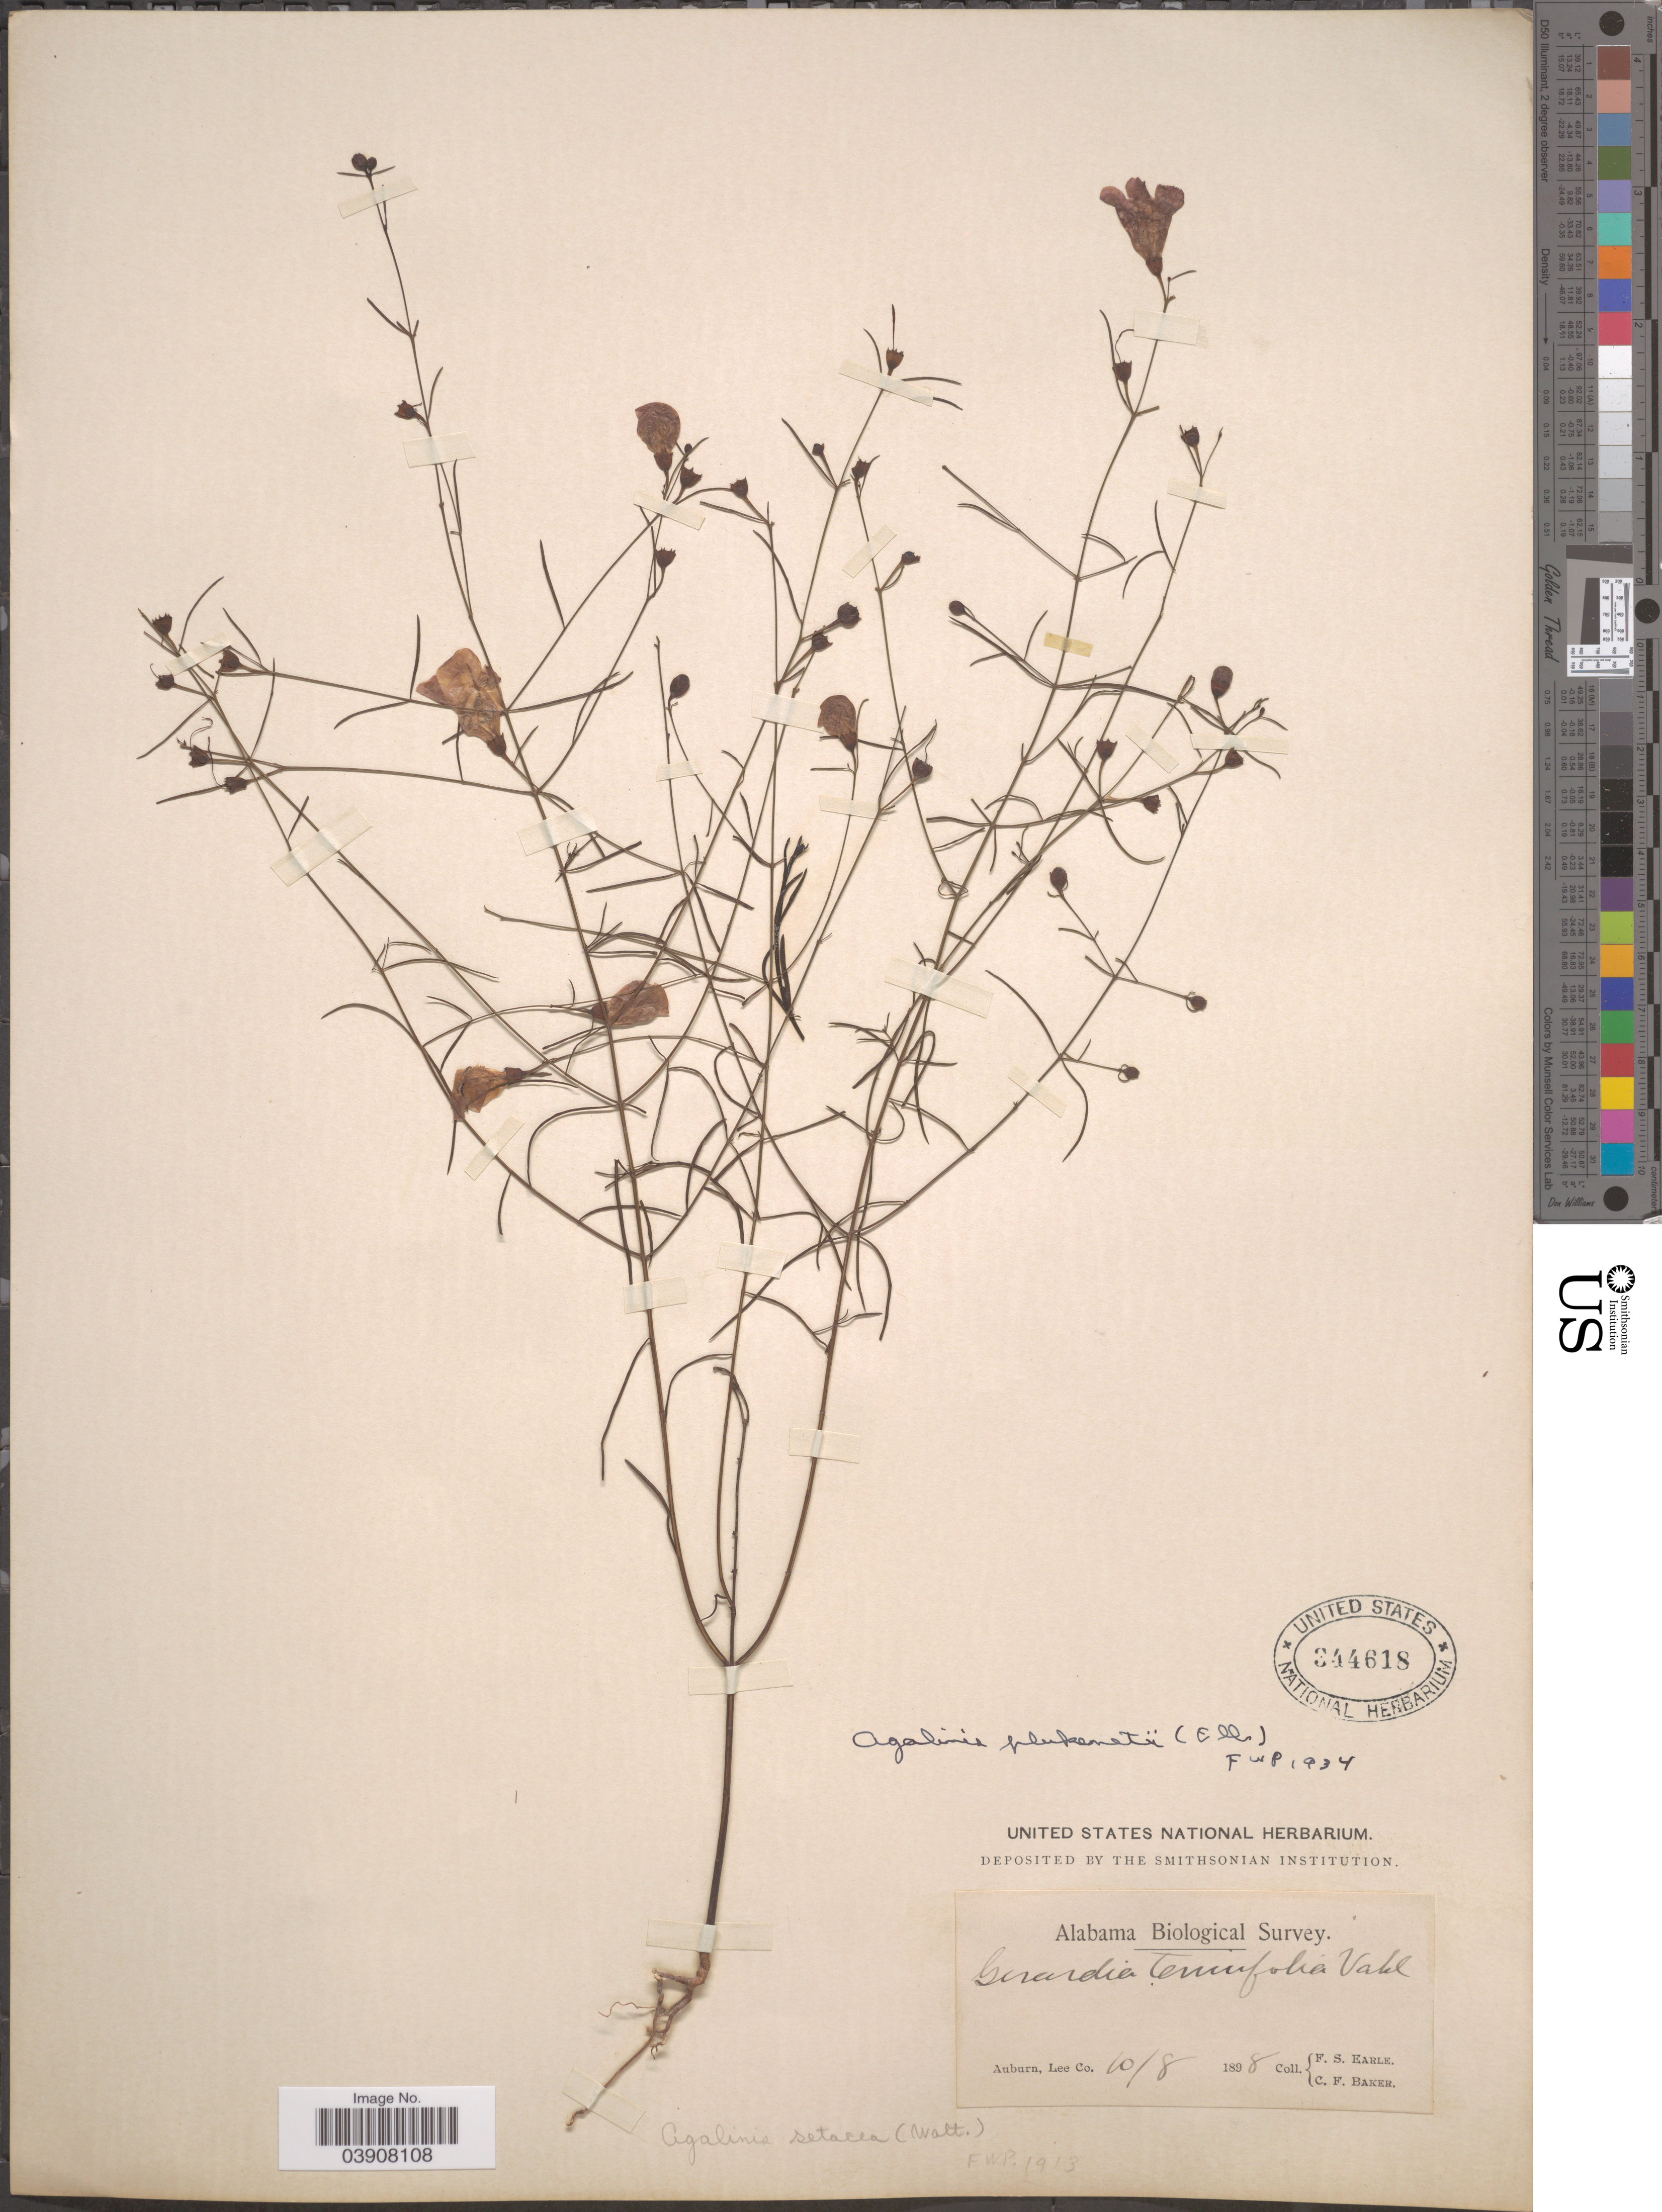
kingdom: Plantae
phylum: Tracheophyta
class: Magnoliopsida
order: Lamiales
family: Orobanchaceae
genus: Agalinis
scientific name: Agalinis plukenetii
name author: (Elliott) Raf.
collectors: F. S. Earle & C. F. Baker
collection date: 1898-10-08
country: United States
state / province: Alabama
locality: Auburn, Lee Co.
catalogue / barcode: US 344618